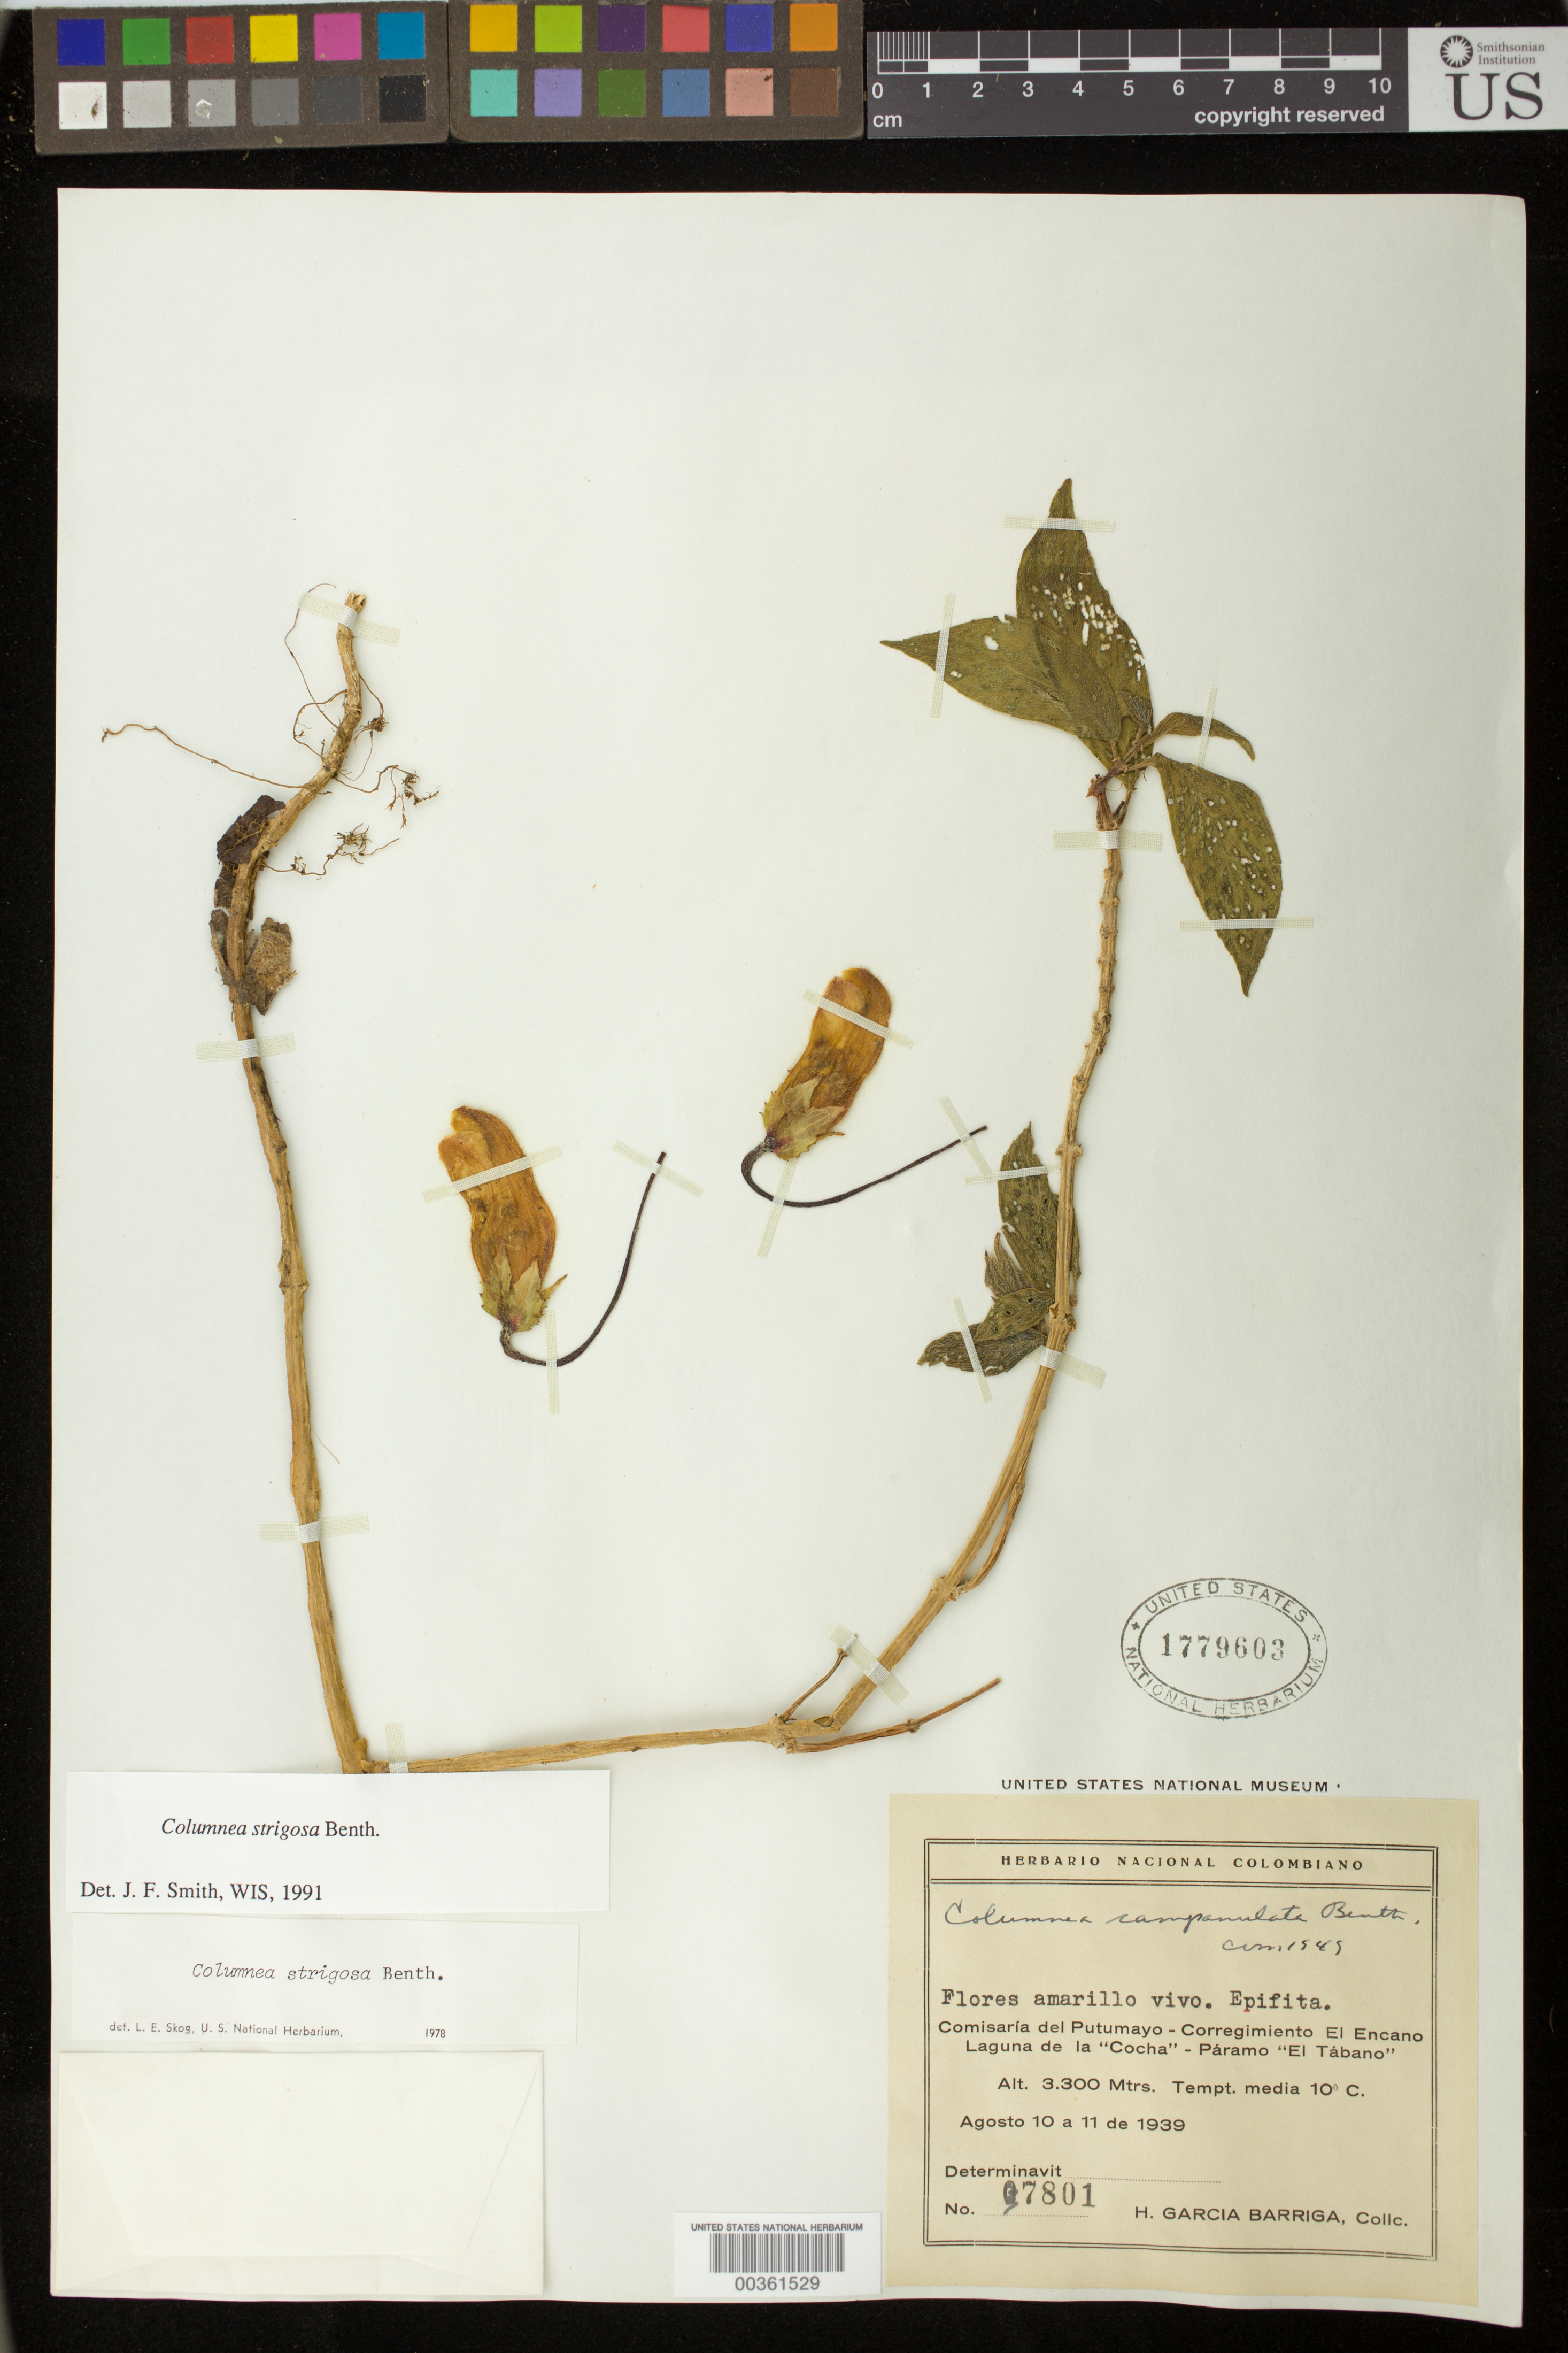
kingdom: Plantae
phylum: Tracheophyta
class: Magnoliopsida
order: Lamiales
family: Gesneriaceae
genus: Columnea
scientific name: Columnea strigosa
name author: Benth.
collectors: H. García Barriga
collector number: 7801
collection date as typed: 10-11 Aug 1939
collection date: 1939-08-10/1939-08-11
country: Colombia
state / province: Putumayo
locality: Corregimiento El Encano, Laguna de la "Cocha", Páramo "El Tábano"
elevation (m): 3300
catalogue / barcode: US 1779603